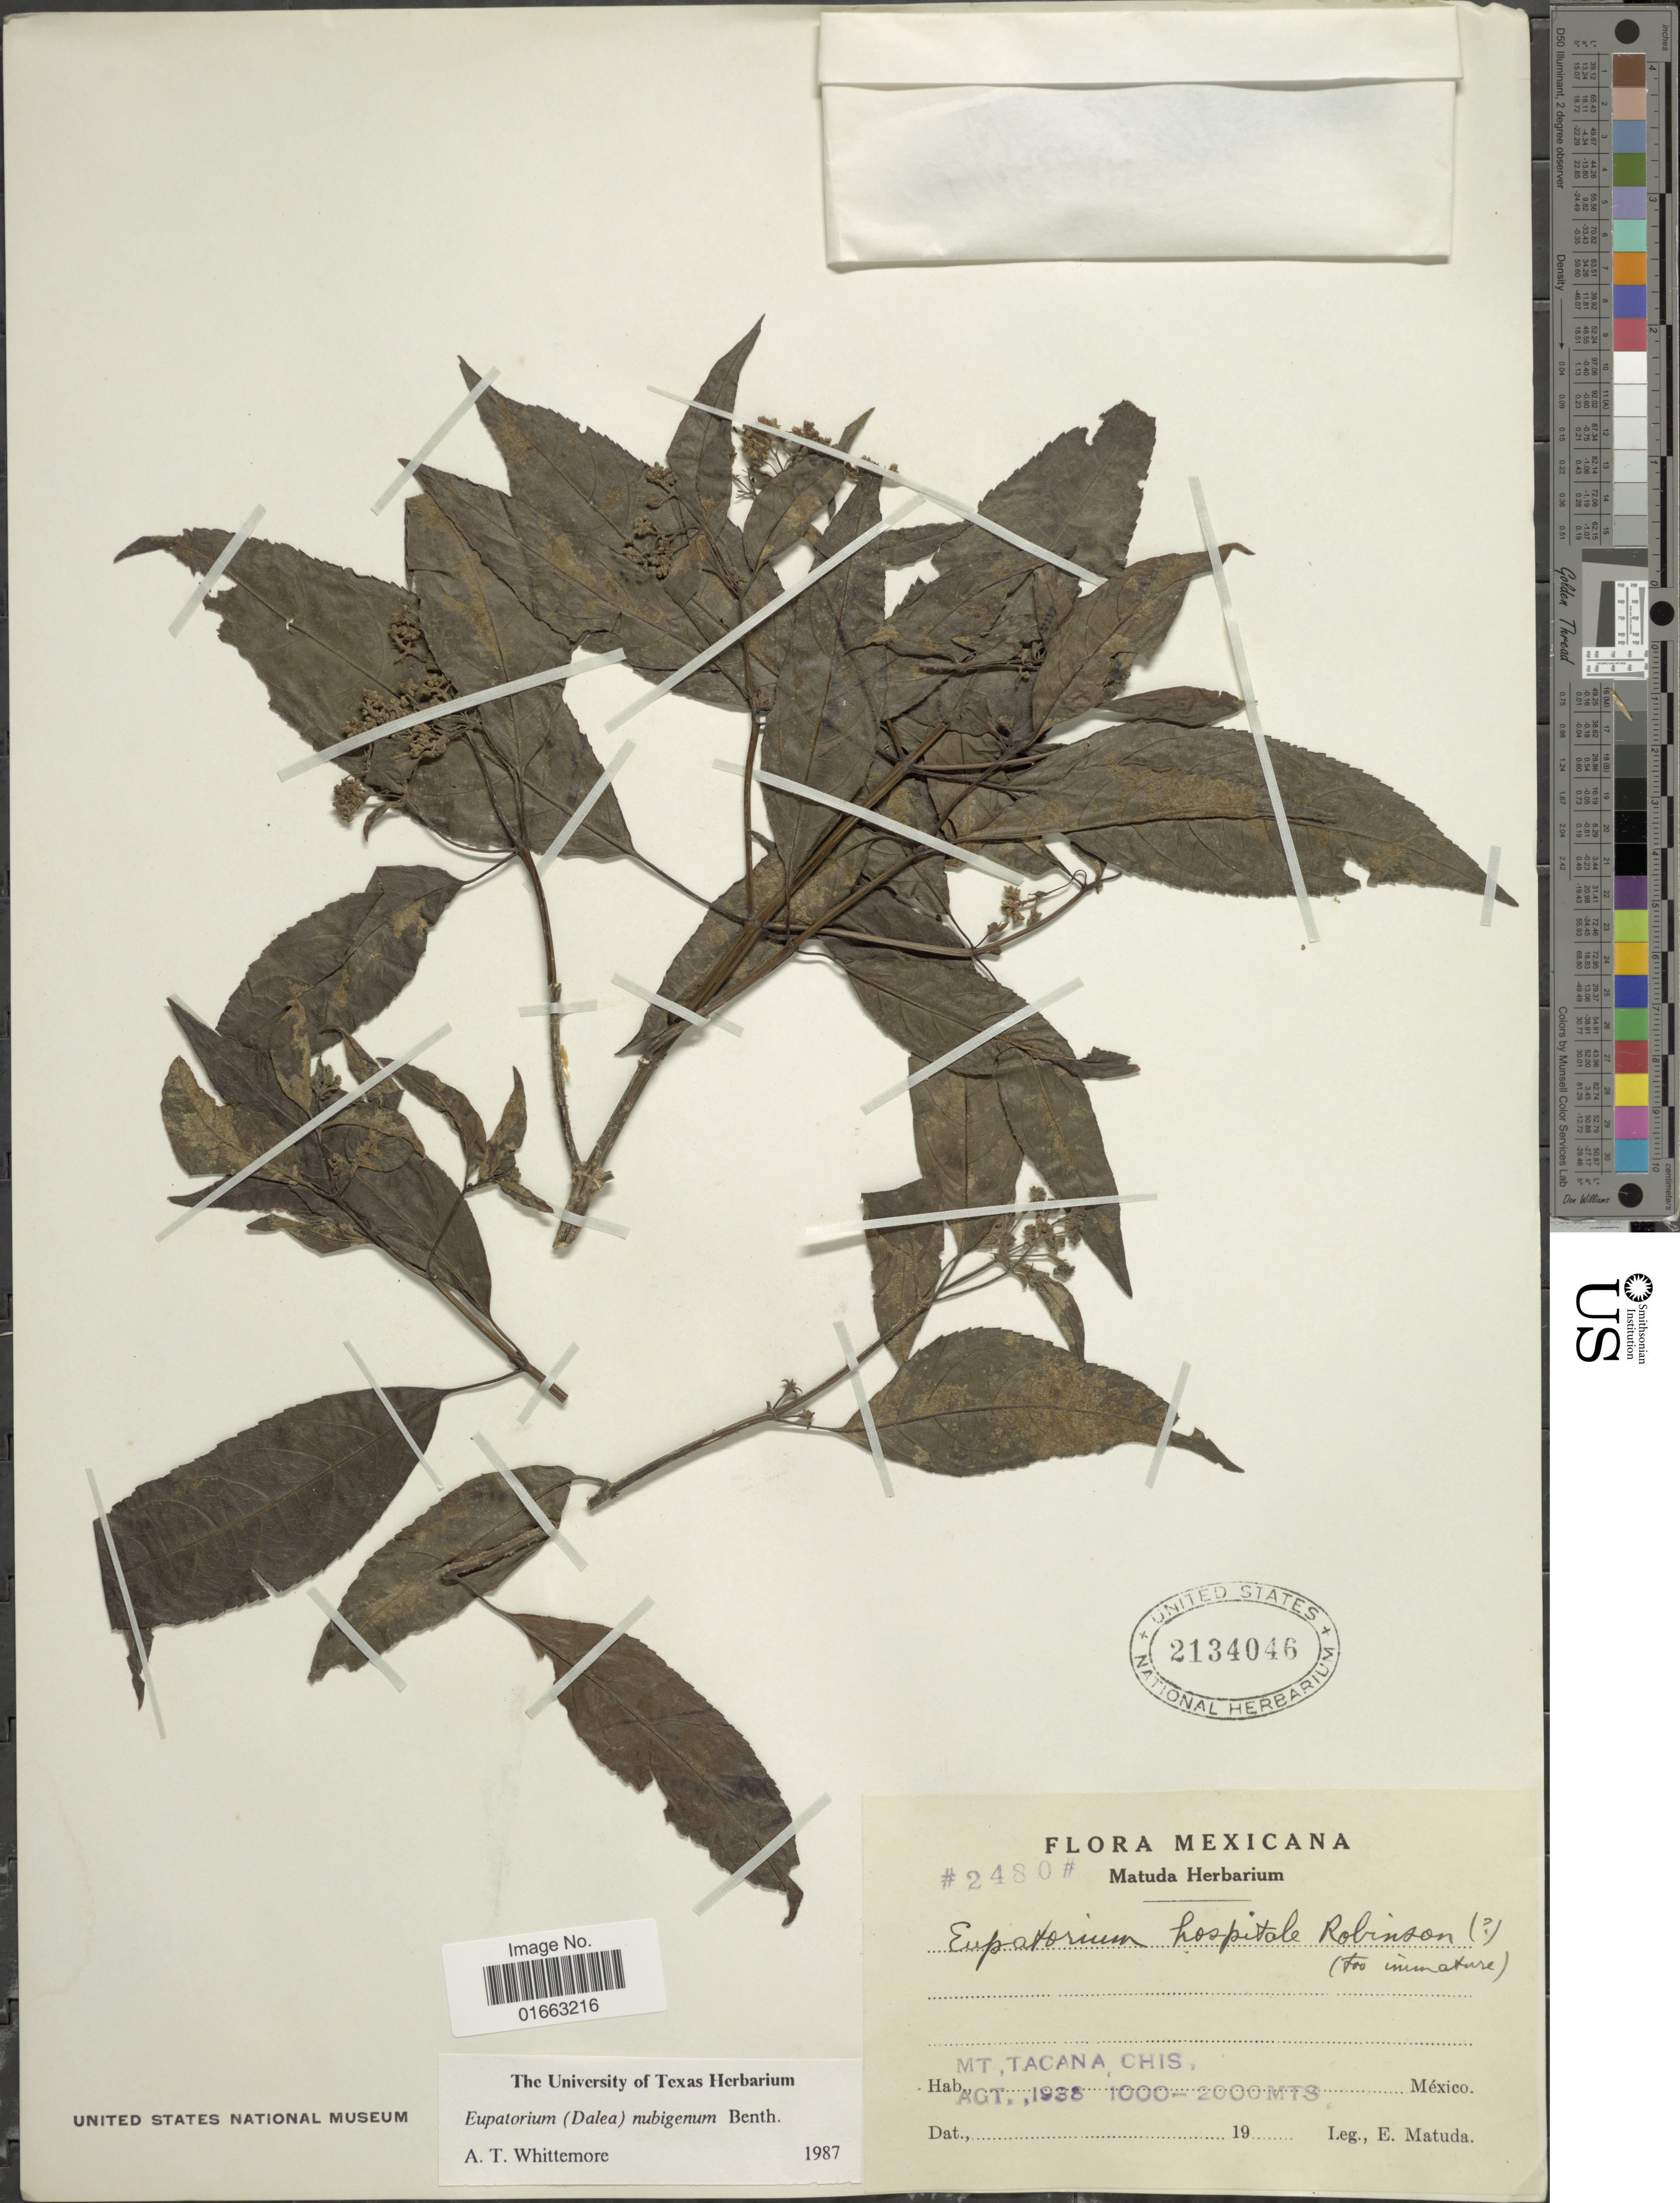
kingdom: Plantae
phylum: Tracheophyta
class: Magnoliopsida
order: Asterales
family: Asteraceae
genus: Critoniadelphus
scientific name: Critoniadelphus nubigenus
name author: (Benth.) R.M. King & H. Rob.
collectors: E. Matuda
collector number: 2480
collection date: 1938-08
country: Mexico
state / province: Chiapas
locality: Mt, Tacana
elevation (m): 1000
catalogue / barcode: US 2134046